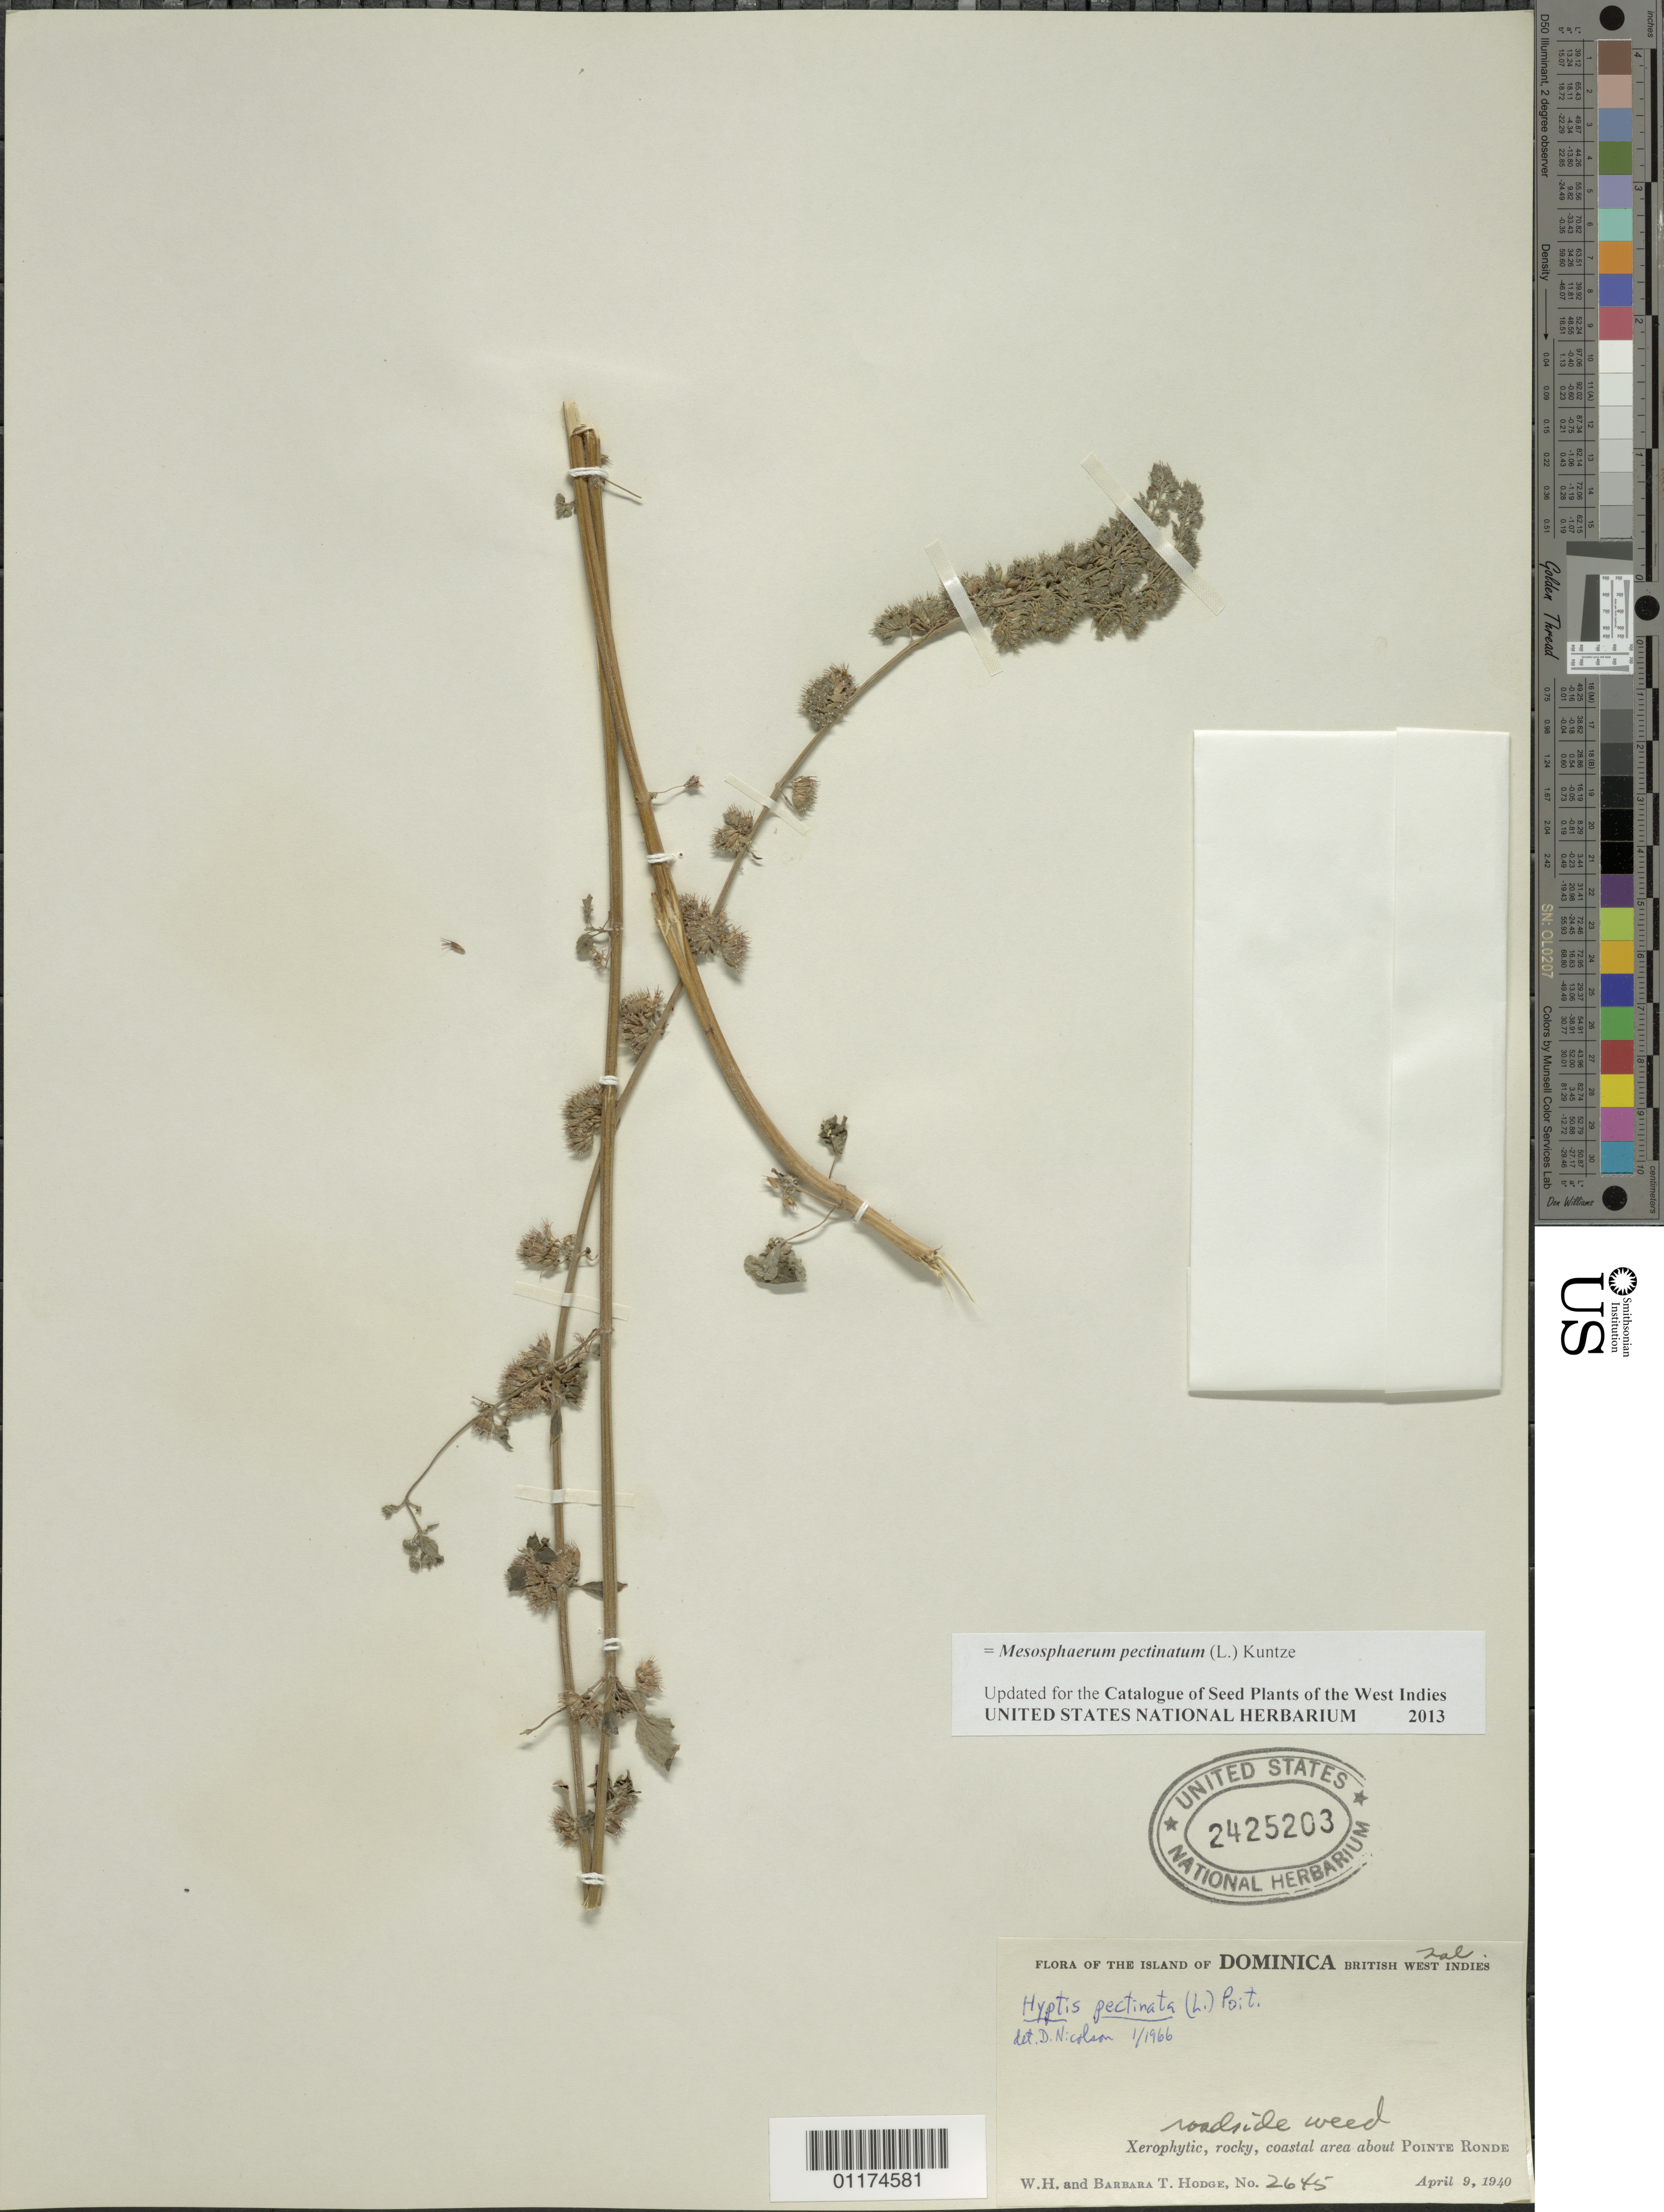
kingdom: Plantae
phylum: Tracheophyta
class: Magnoliopsida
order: Lamiales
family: Lamiaceae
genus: Mesosphaerum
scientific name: Mesosphaerum pectinatum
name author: (L.) Kuntze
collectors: W. Hodge & B. Hodge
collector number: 2645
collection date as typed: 09 Apr 1940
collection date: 1940-04-09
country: Dominica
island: Dominica I.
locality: Xerophytic, rocky, coastal area about Pointe Ronde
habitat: Roadside. Xerophytic, rocky, coastal area.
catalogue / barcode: US 2425203